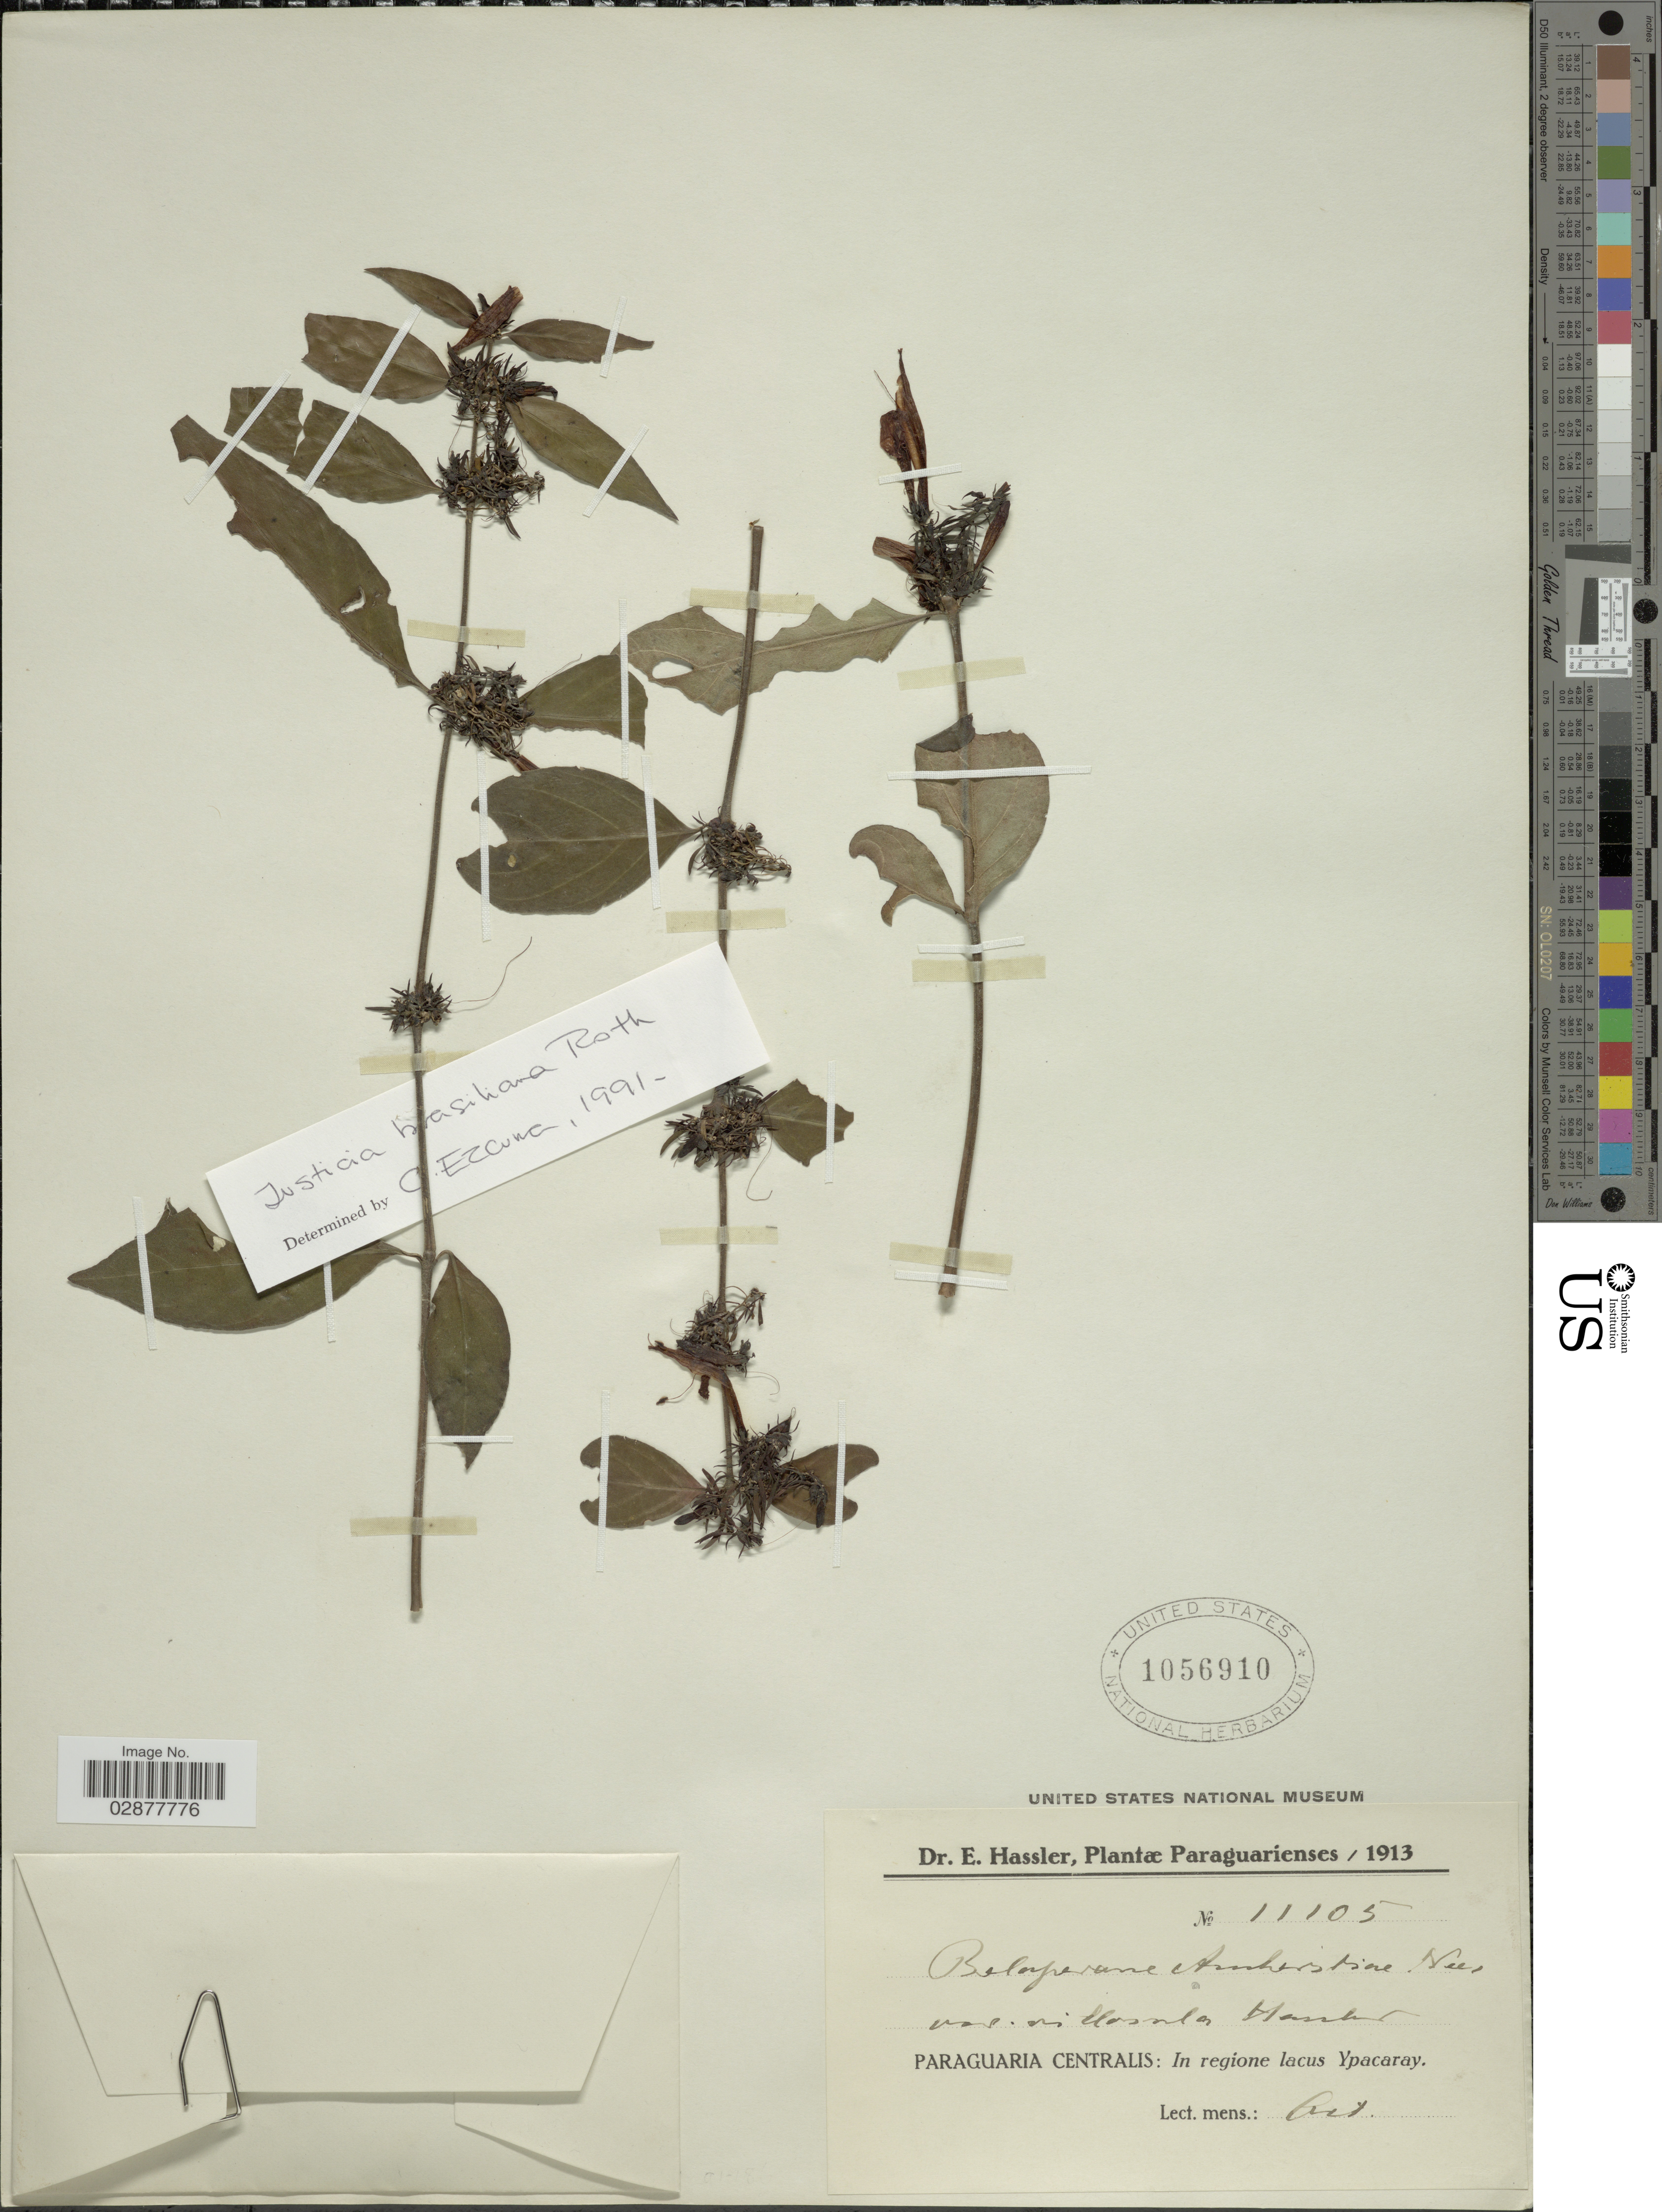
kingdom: Plantae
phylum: Tracheophyta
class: Magnoliopsida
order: Lamiales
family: Acanthaceae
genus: Justicia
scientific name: Justicia brasiliana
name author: Roth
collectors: E. Hassler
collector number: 11105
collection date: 1913-10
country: Paraguay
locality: Paraguaria Centralis: In regione lacus Ypacaray.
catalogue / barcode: US 1056910